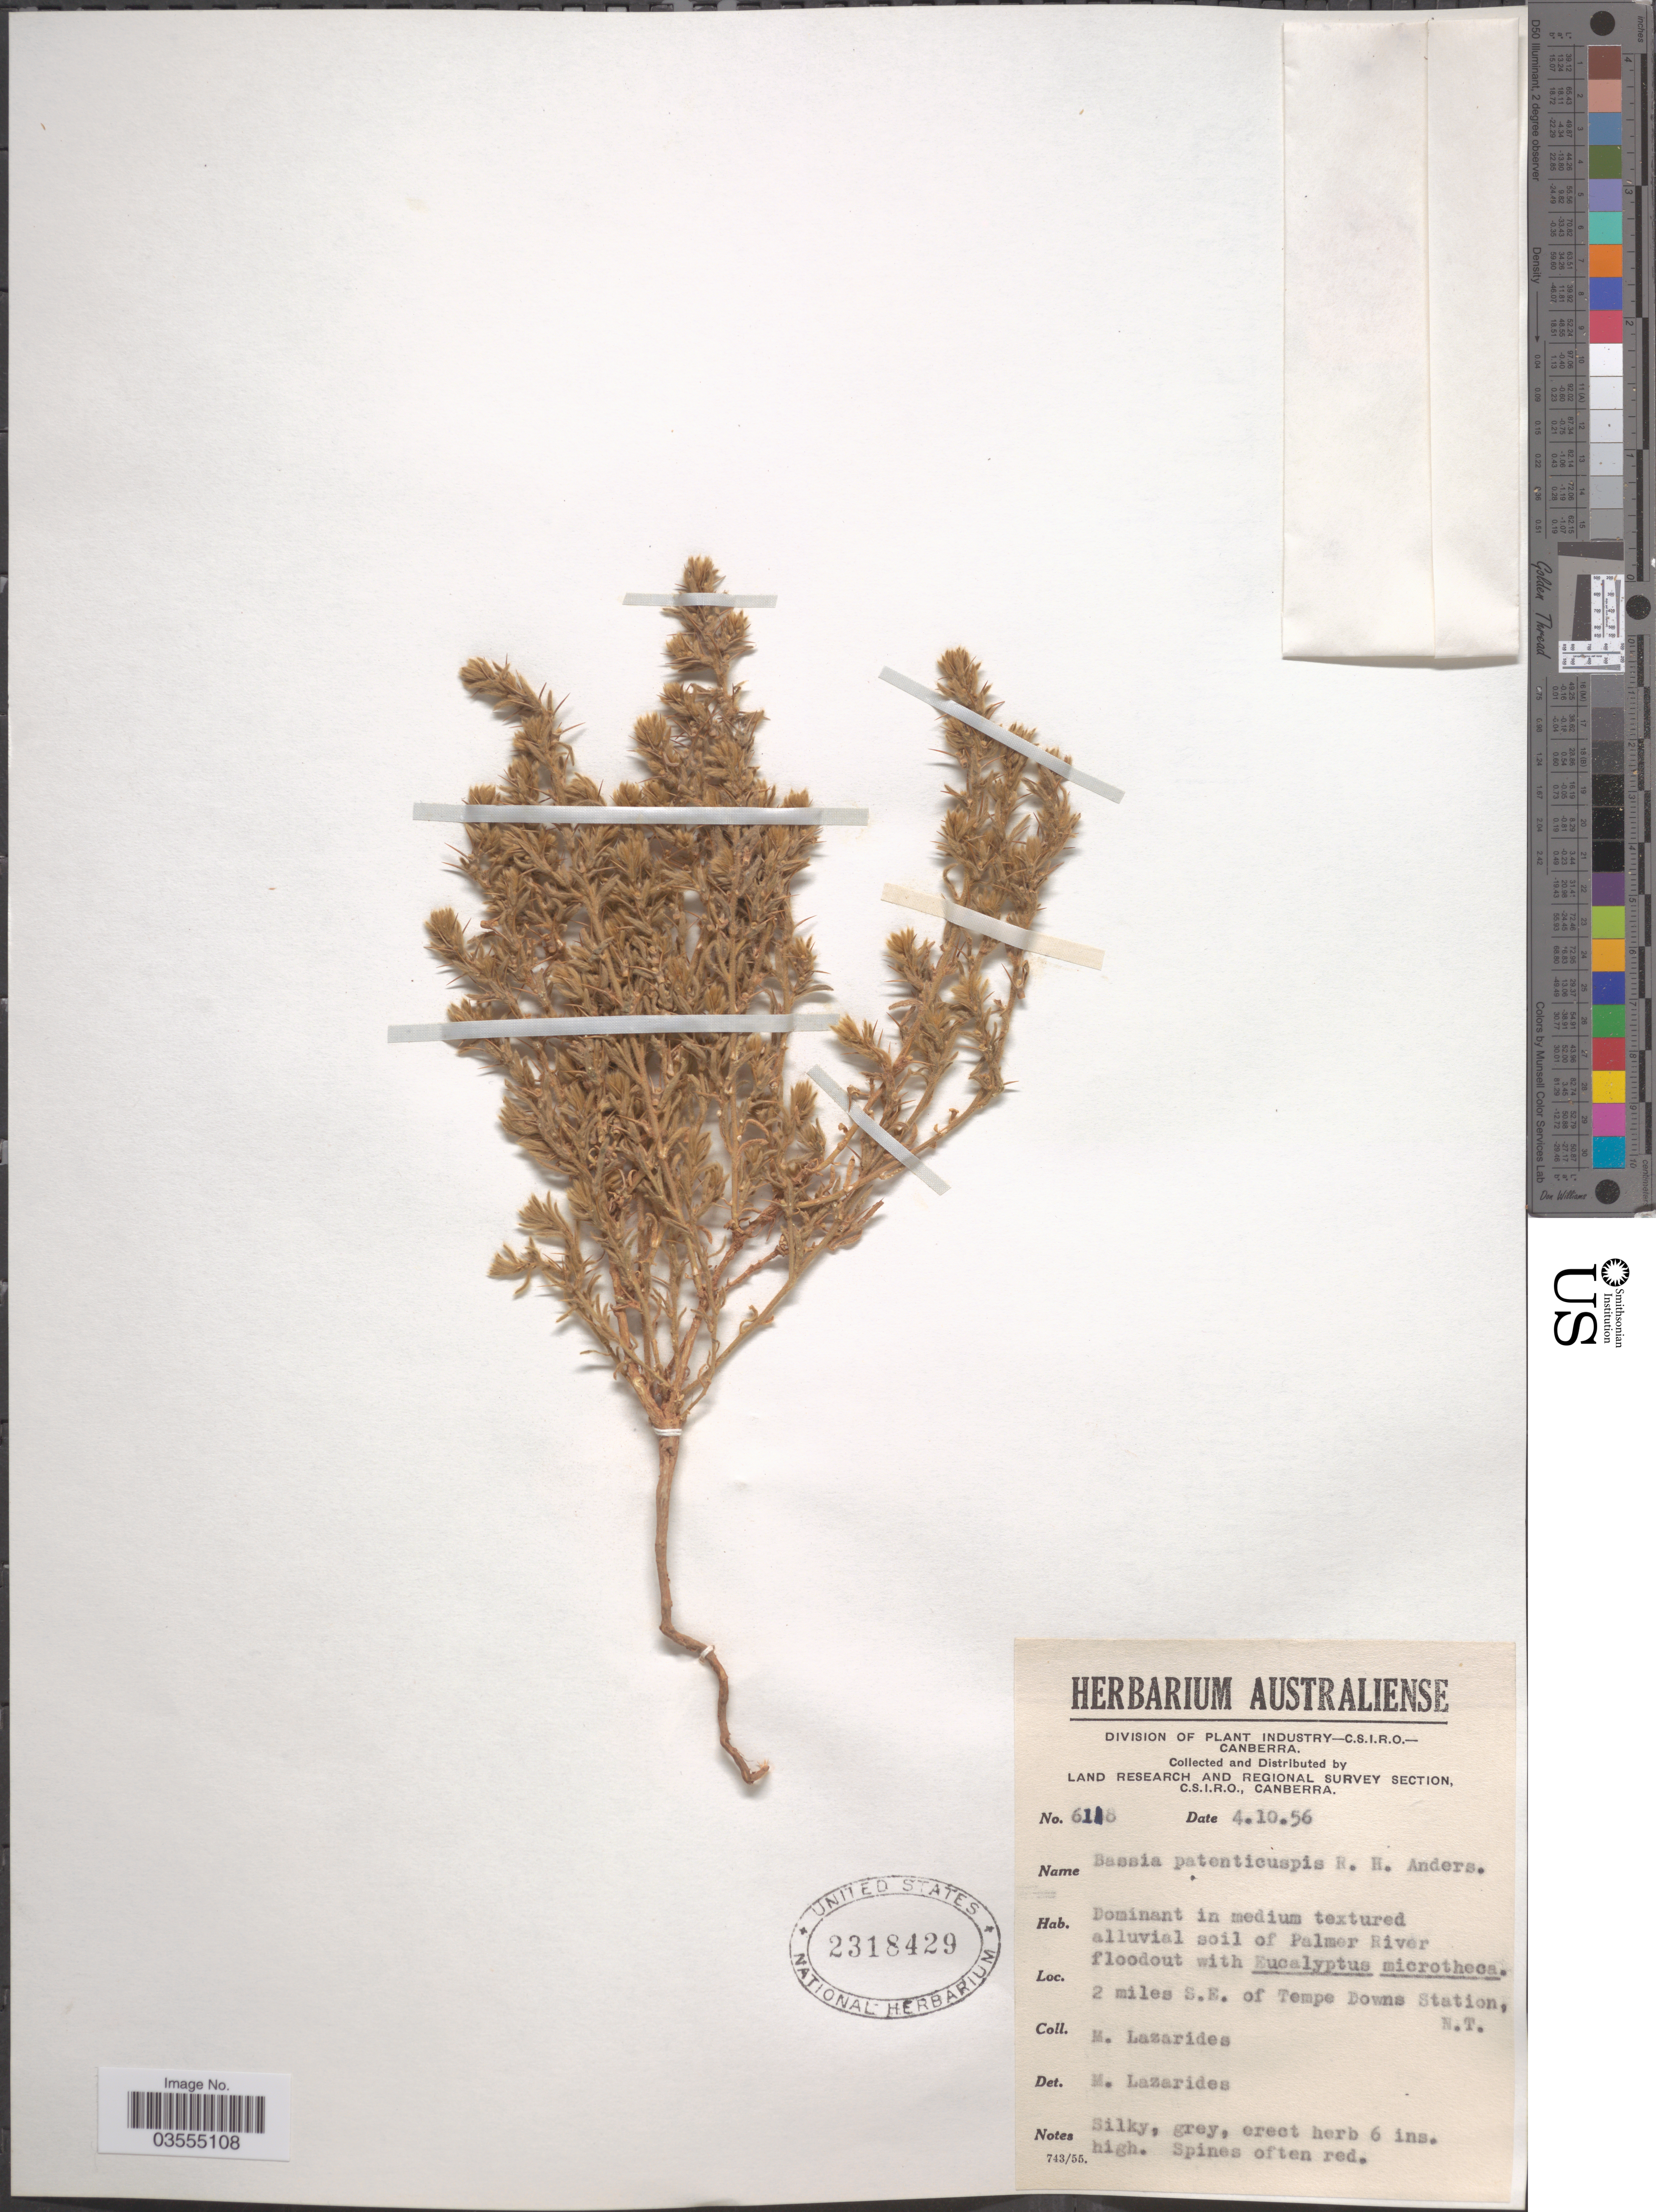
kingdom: Plantae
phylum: Tracheophyta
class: Magnoliopsida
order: Caryophyllales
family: Amaranthaceae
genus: Sclerolaena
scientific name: Sclerolaena patenticuspis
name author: (R.H. Anderson) Ulbr.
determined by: Chinnock, R. J.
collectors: M. Lazarides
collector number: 6118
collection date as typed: Transcribed d/m/y: 4/10/56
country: Australia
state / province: Northern Territory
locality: Alluvial soil of Palmer River. 2 miles S.E. of Tempe Downs Station.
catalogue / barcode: US 2318429